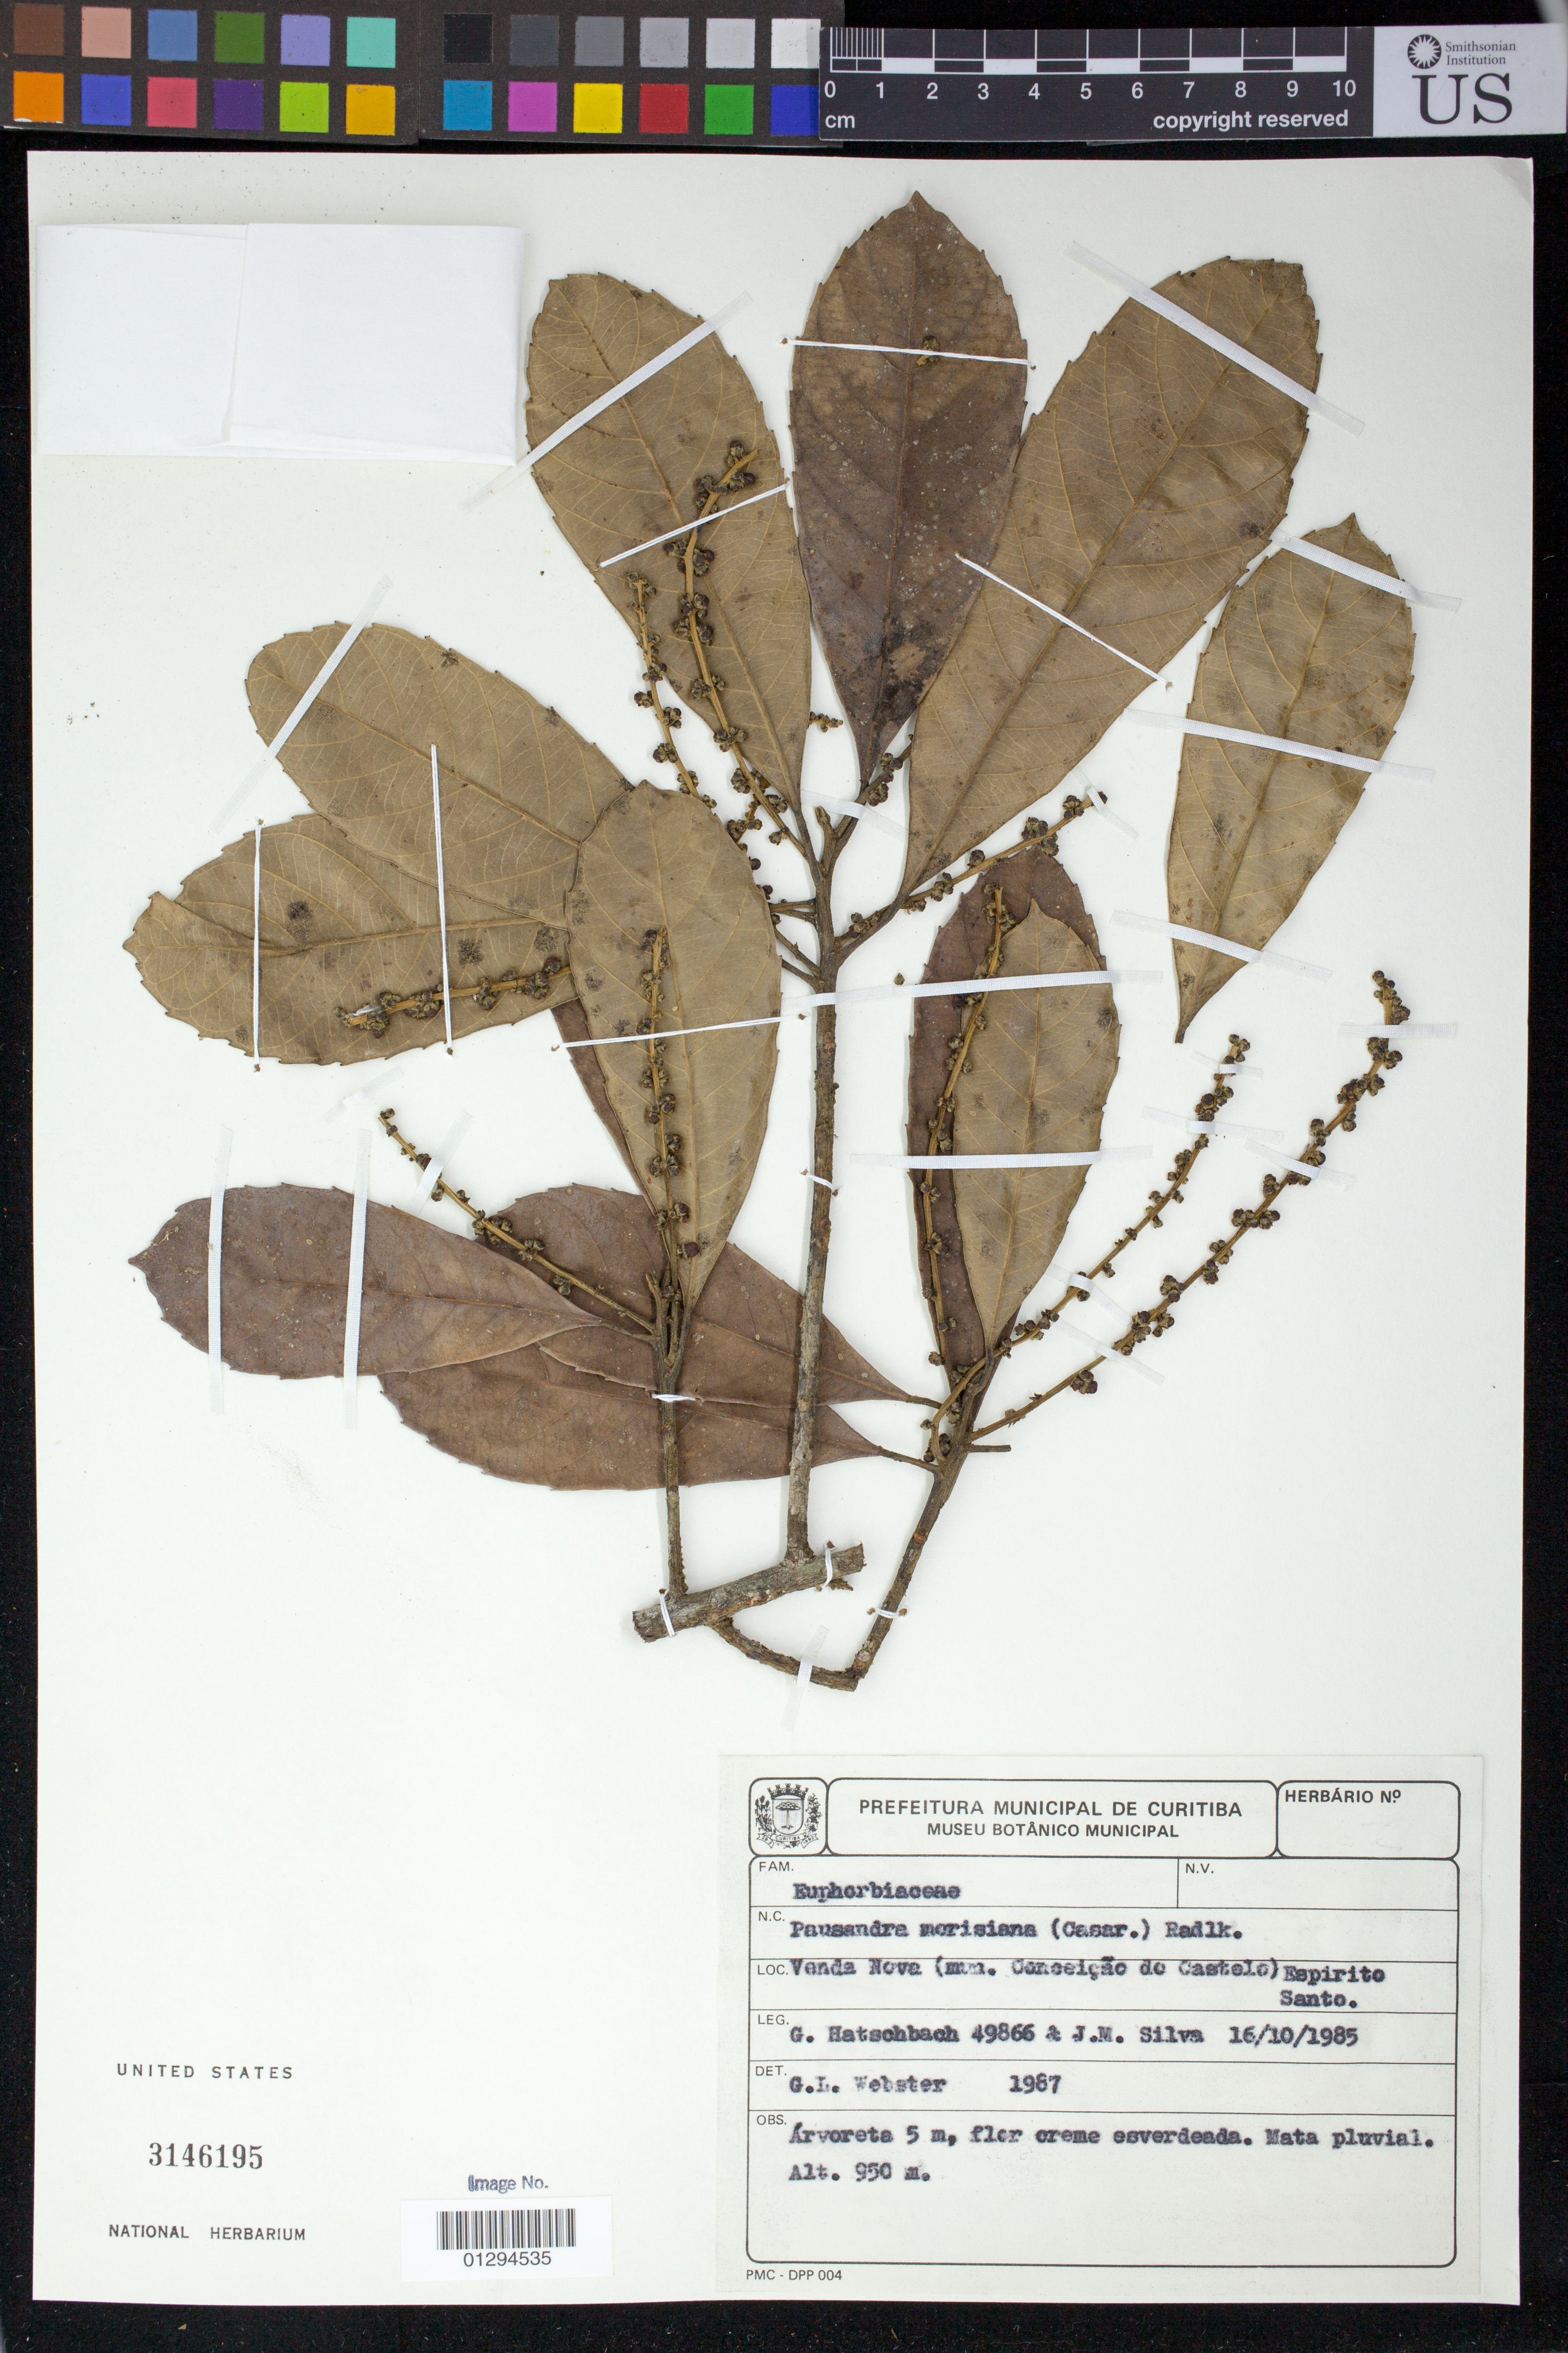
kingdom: Plantae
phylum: Tracheophyta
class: Magnoliopsida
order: Malpighiales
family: Euphorbiaceae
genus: Pausandra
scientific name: Pausandra morisiana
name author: (Casar.) Radlk.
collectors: G. Hatschbach & J. M. Silva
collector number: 49866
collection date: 1985-10-16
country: Brazil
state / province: Espirito Santo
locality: Venda Nova (mun. Conceicao do Castelo)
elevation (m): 950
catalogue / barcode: US 3146195